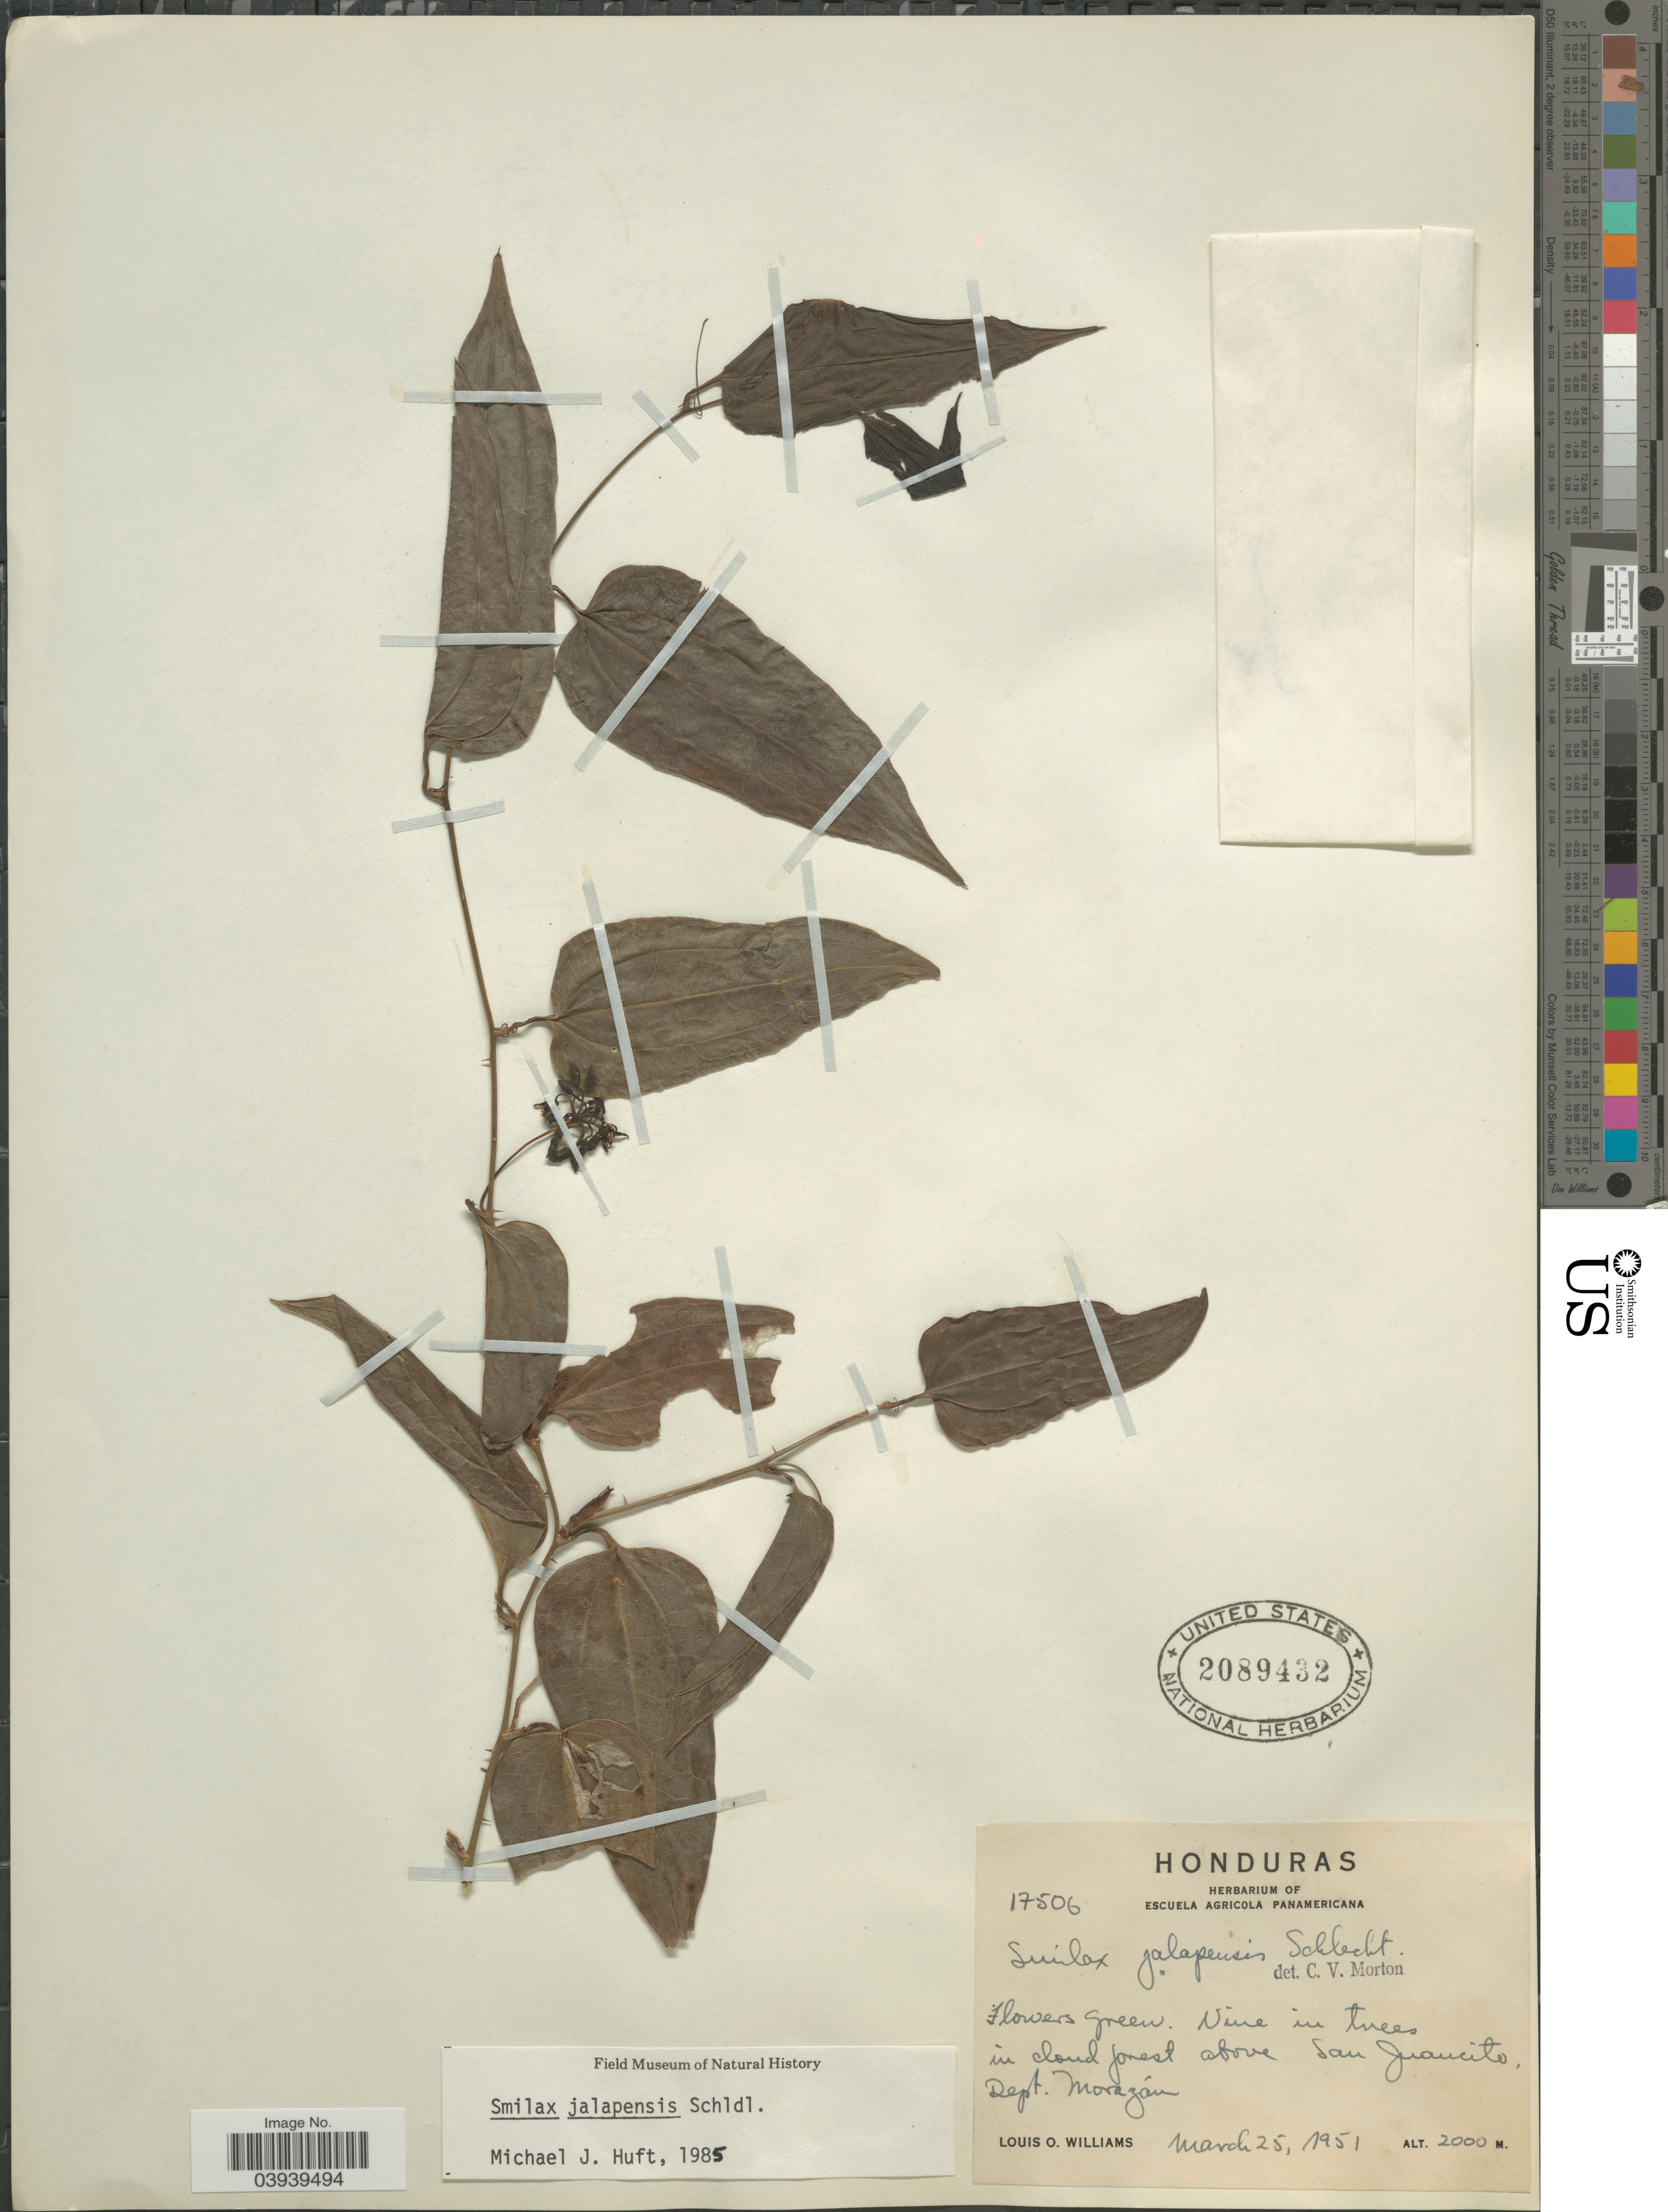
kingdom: Plantae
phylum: Tracheophyta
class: Liliopsida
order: Liliales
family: Smilacaceae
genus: Smilax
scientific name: Smilax jalapensis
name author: Schltdl.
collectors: L. O. Williams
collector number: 17506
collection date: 1951-03-25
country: Honduras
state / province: Fco. Morazán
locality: In cloud forest above San Juancito, Dept. Morazán.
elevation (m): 2000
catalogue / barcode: US 2089432